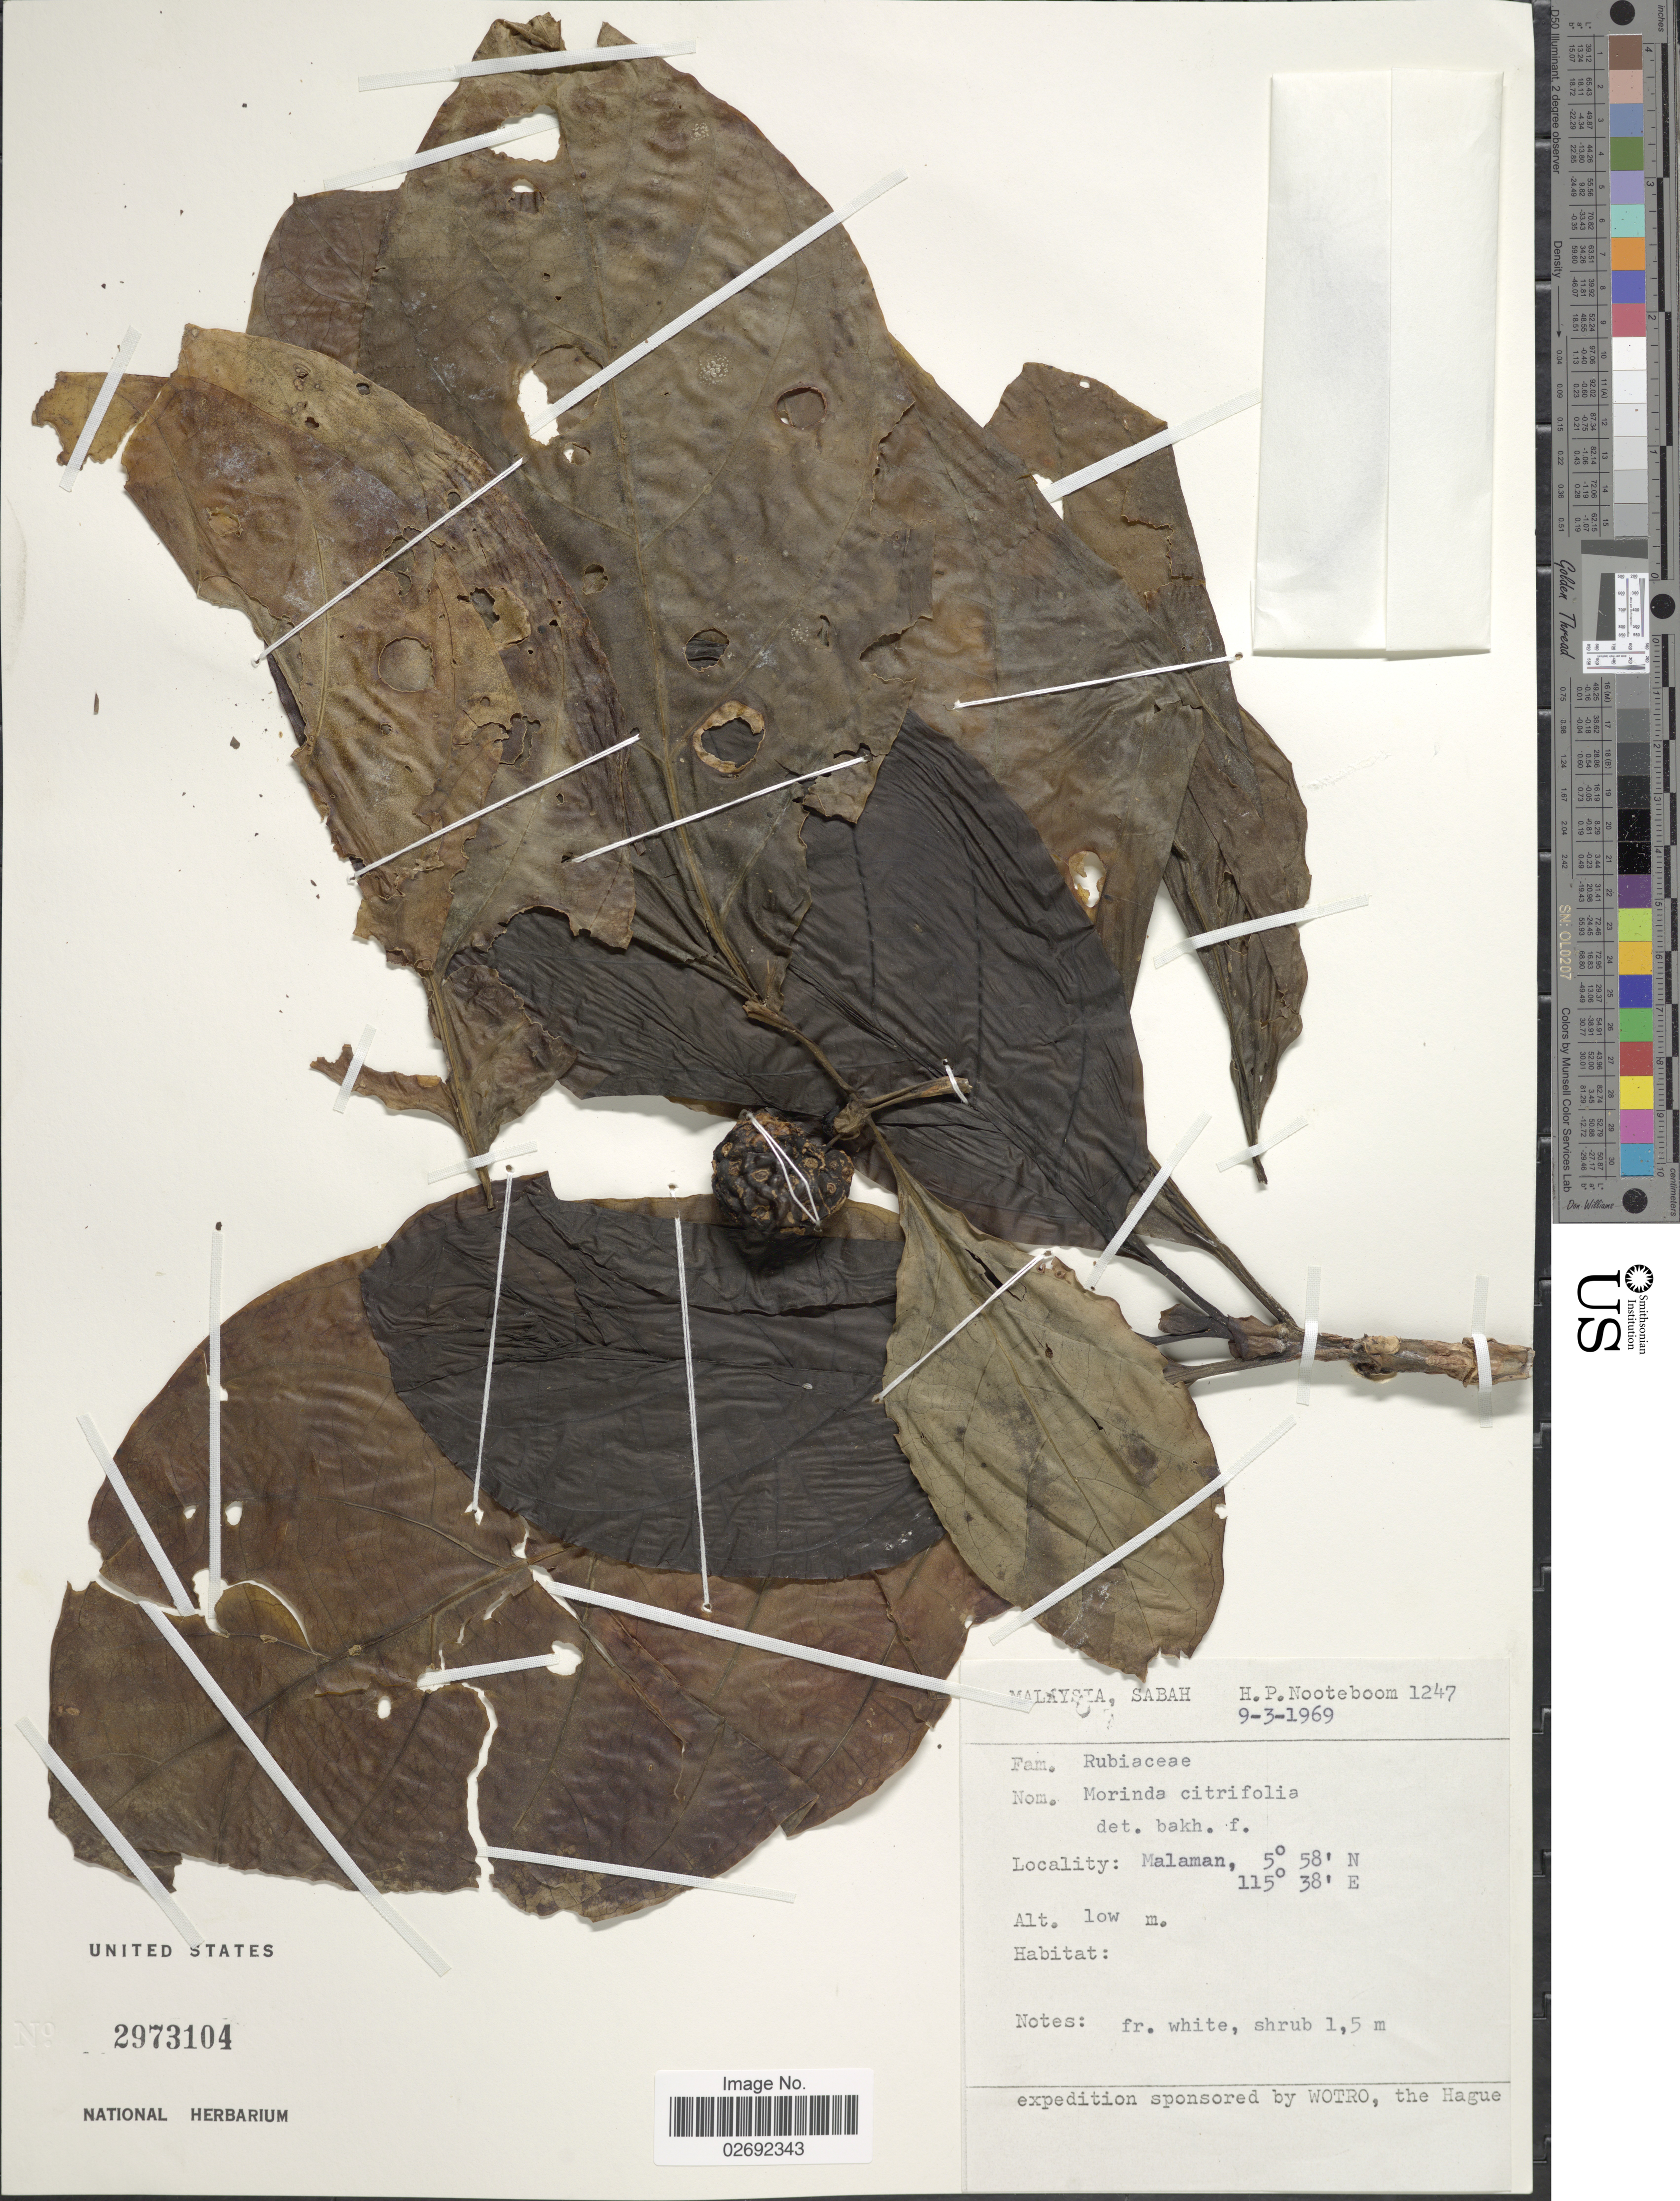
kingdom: Plantae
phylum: Tracheophyta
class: Magnoliopsida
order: Gentianales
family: Rubiaceae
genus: Morinda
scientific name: Morinda citrifolia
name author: L.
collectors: H. P. Nooteboom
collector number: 1247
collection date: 1969-03-09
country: Malaysia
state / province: Sabah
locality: Malaman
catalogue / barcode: US 2973104